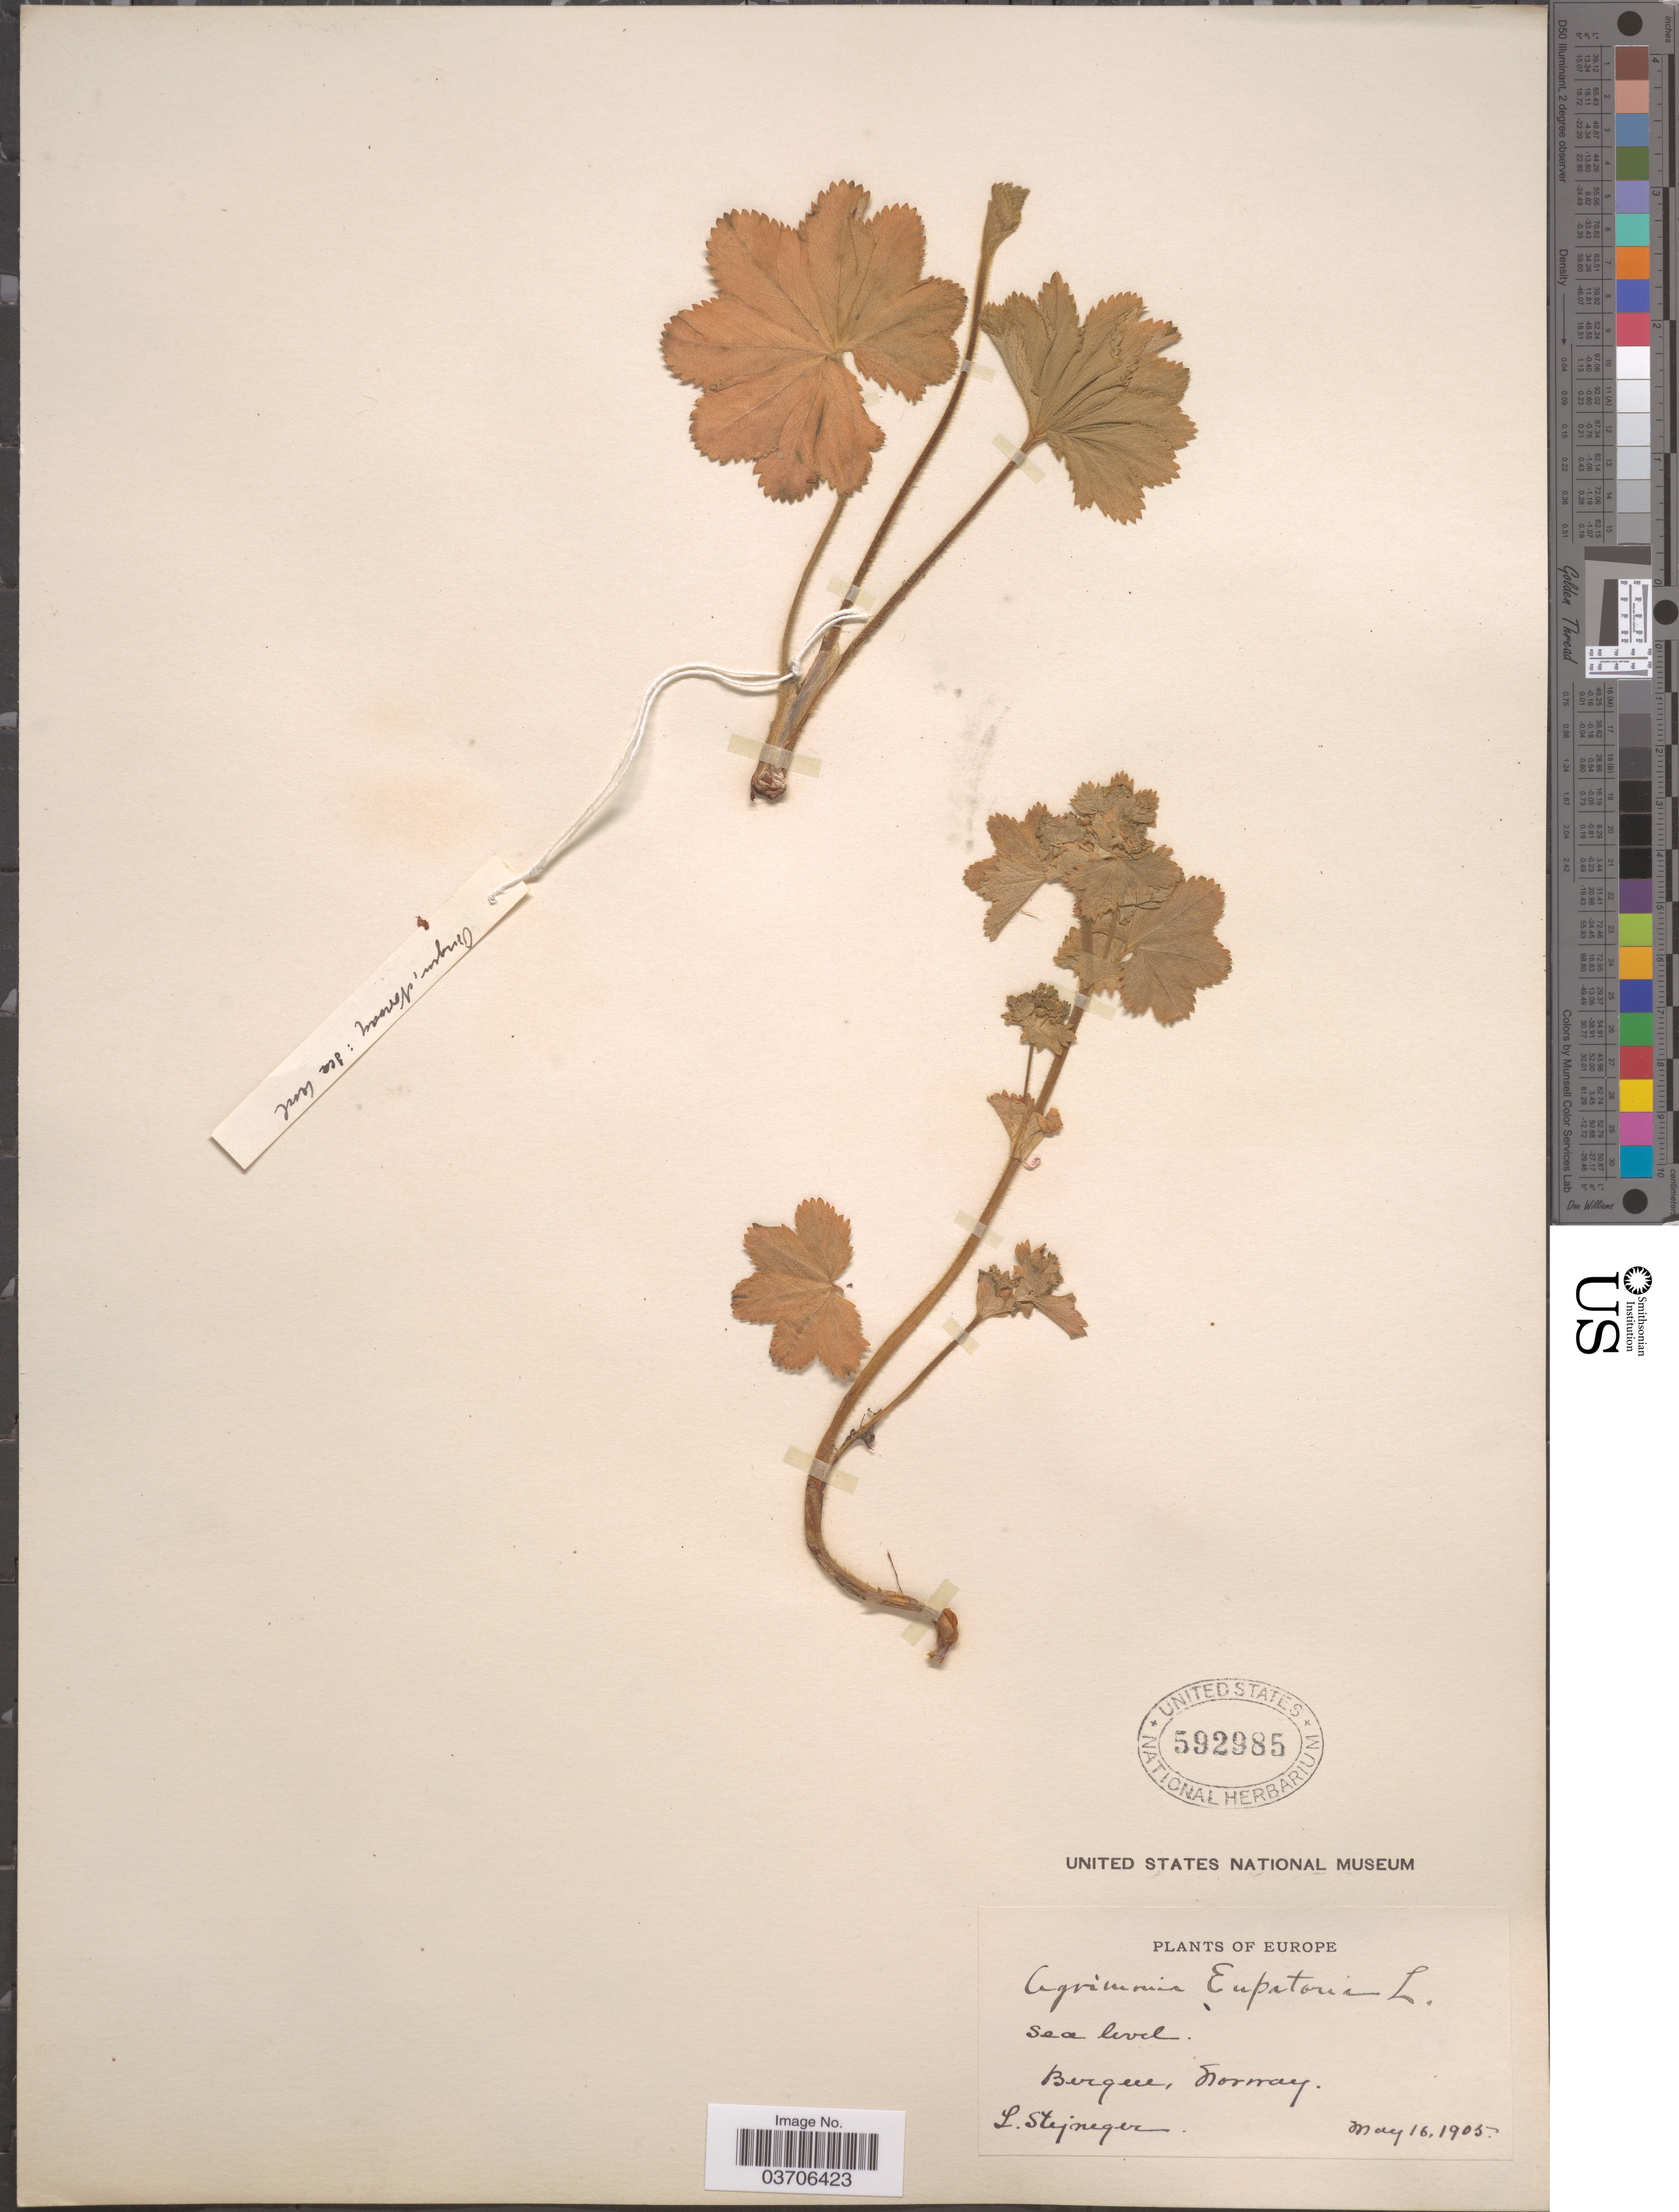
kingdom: Plantae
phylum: Tracheophyta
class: Magnoliopsida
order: Rosales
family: Rosaceae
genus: Alchemilla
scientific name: Alchemilla sp.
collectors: L. Stejneger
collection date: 1905-05-16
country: Norway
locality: Bergen.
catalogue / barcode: US 592985